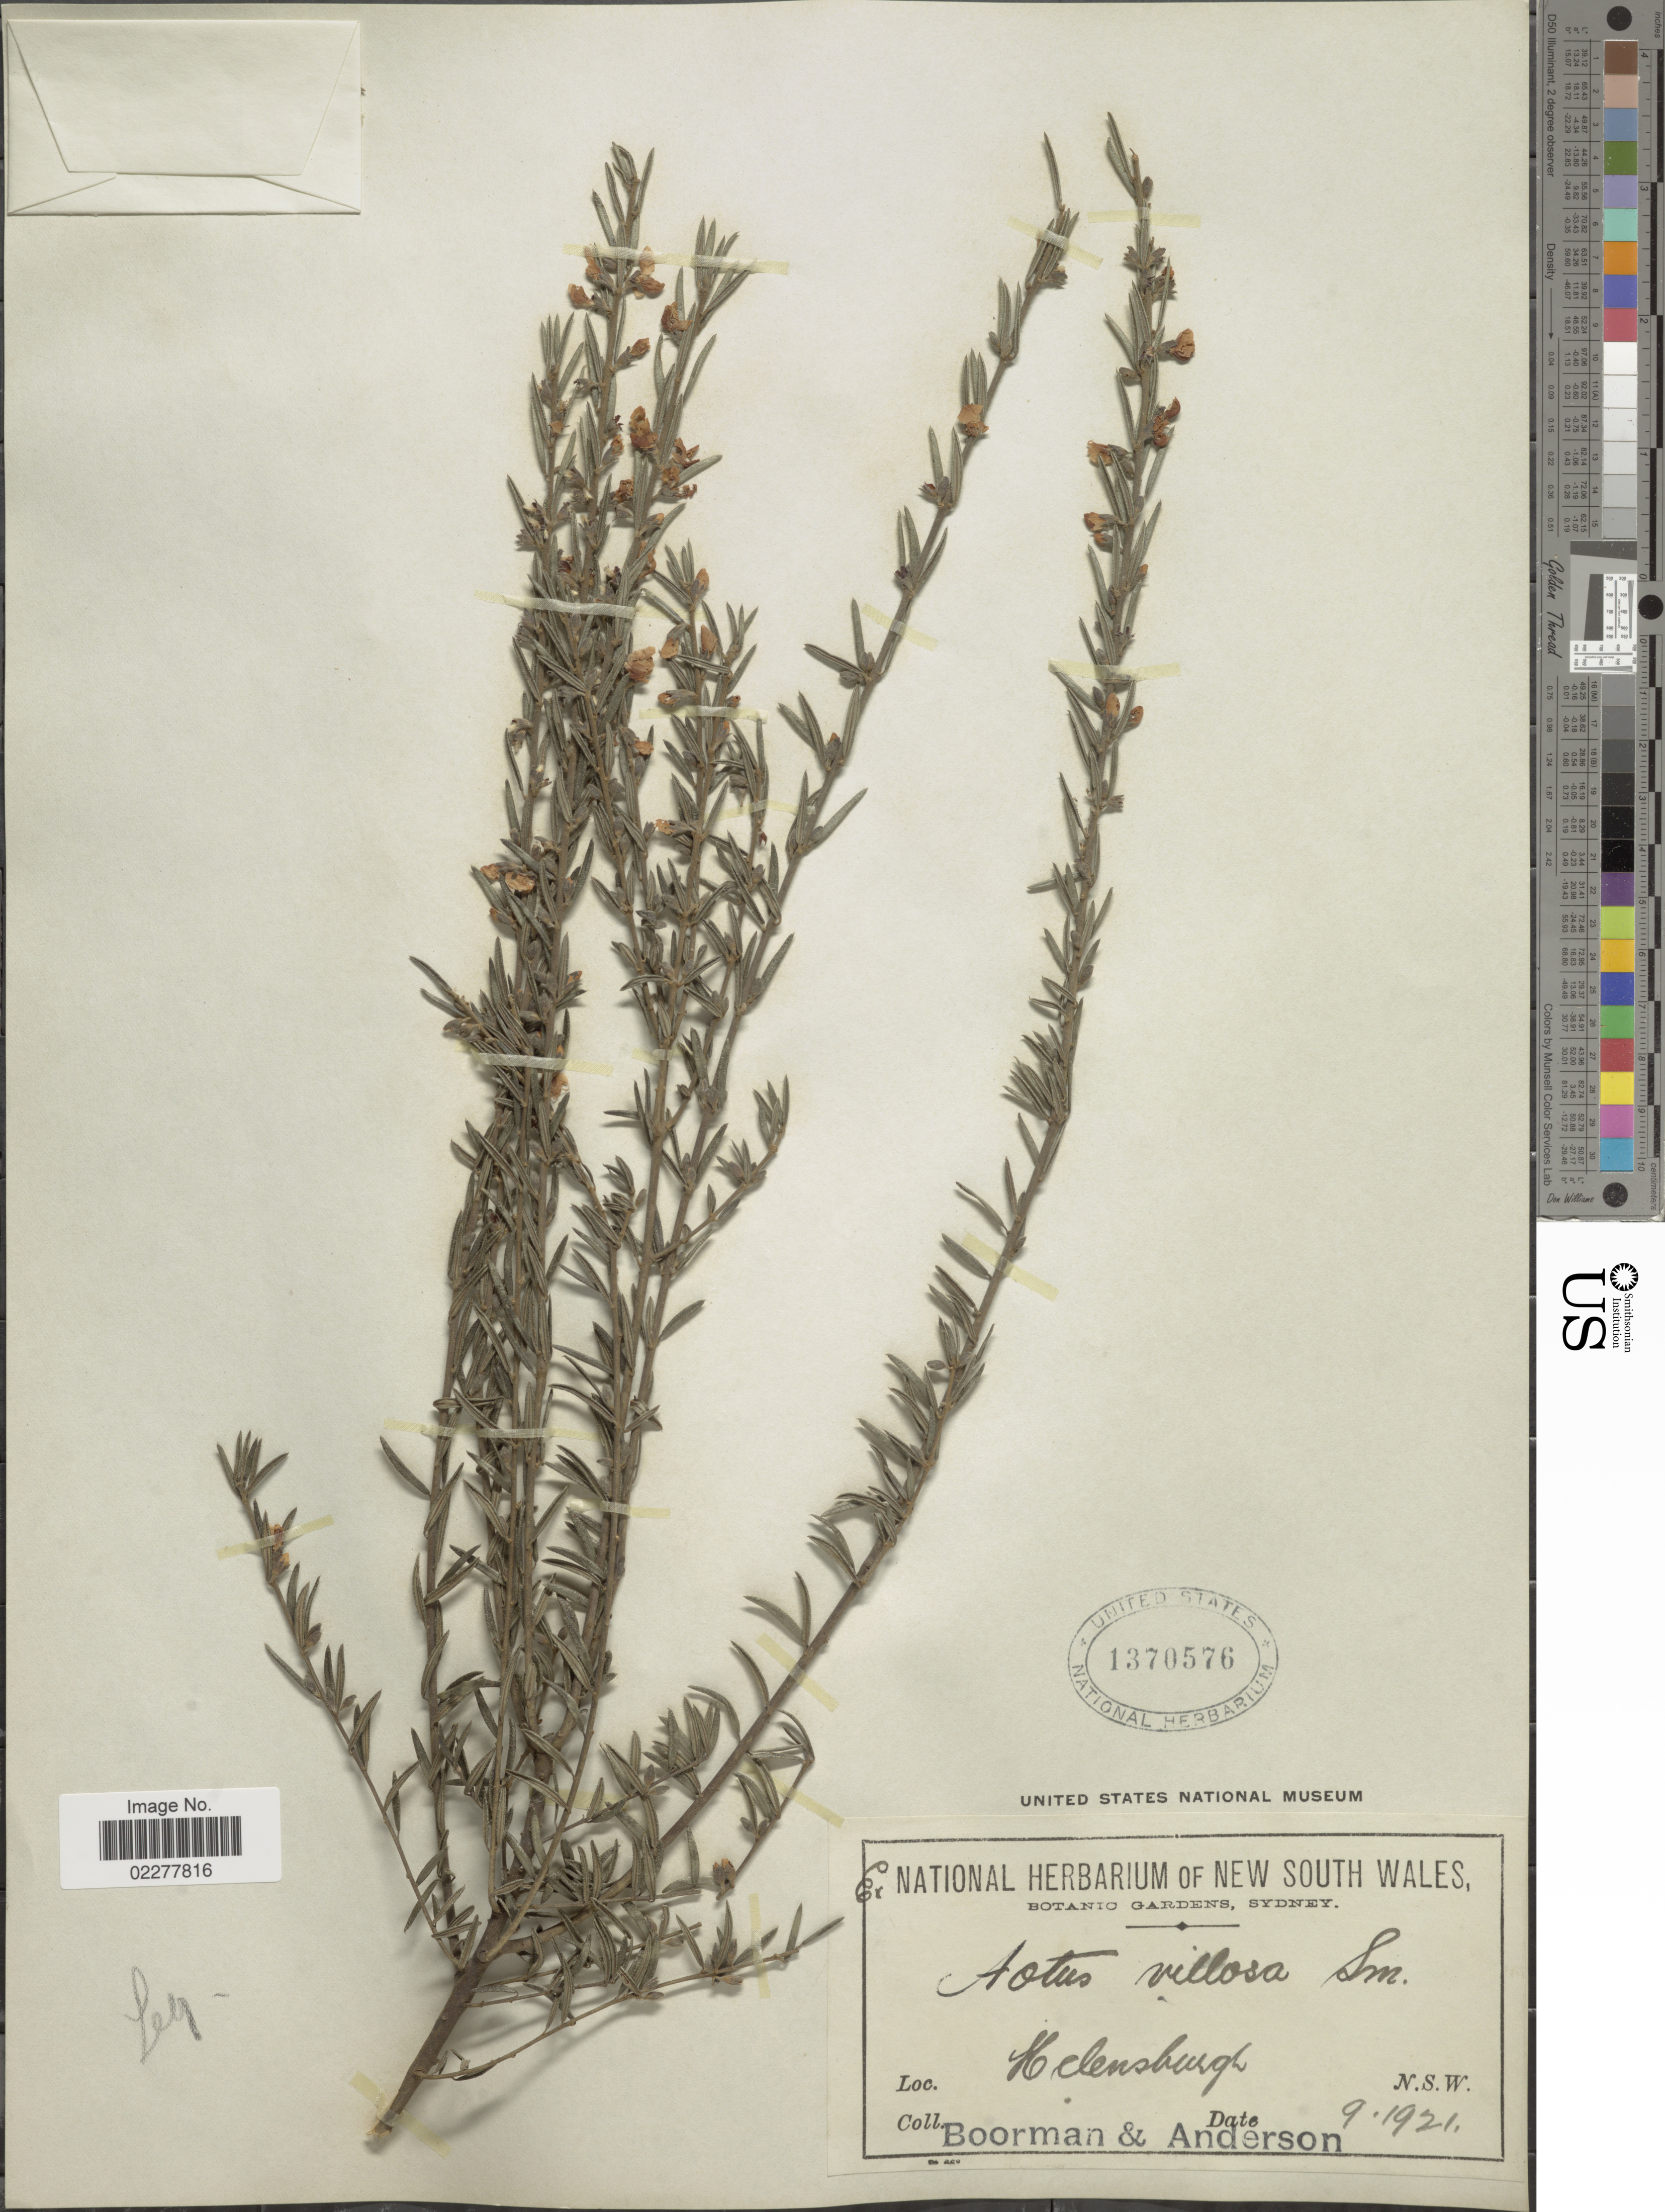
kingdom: Plantae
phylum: Tracheophyta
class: Magnoliopsida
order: Fabales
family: Fabaceae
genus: Aotus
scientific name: Aotus villosa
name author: Sm.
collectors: -. Boorman & -- Anderson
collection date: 1921-09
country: Australia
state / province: New South Wales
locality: Helensburgh. N.S.W.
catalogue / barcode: US 1370576